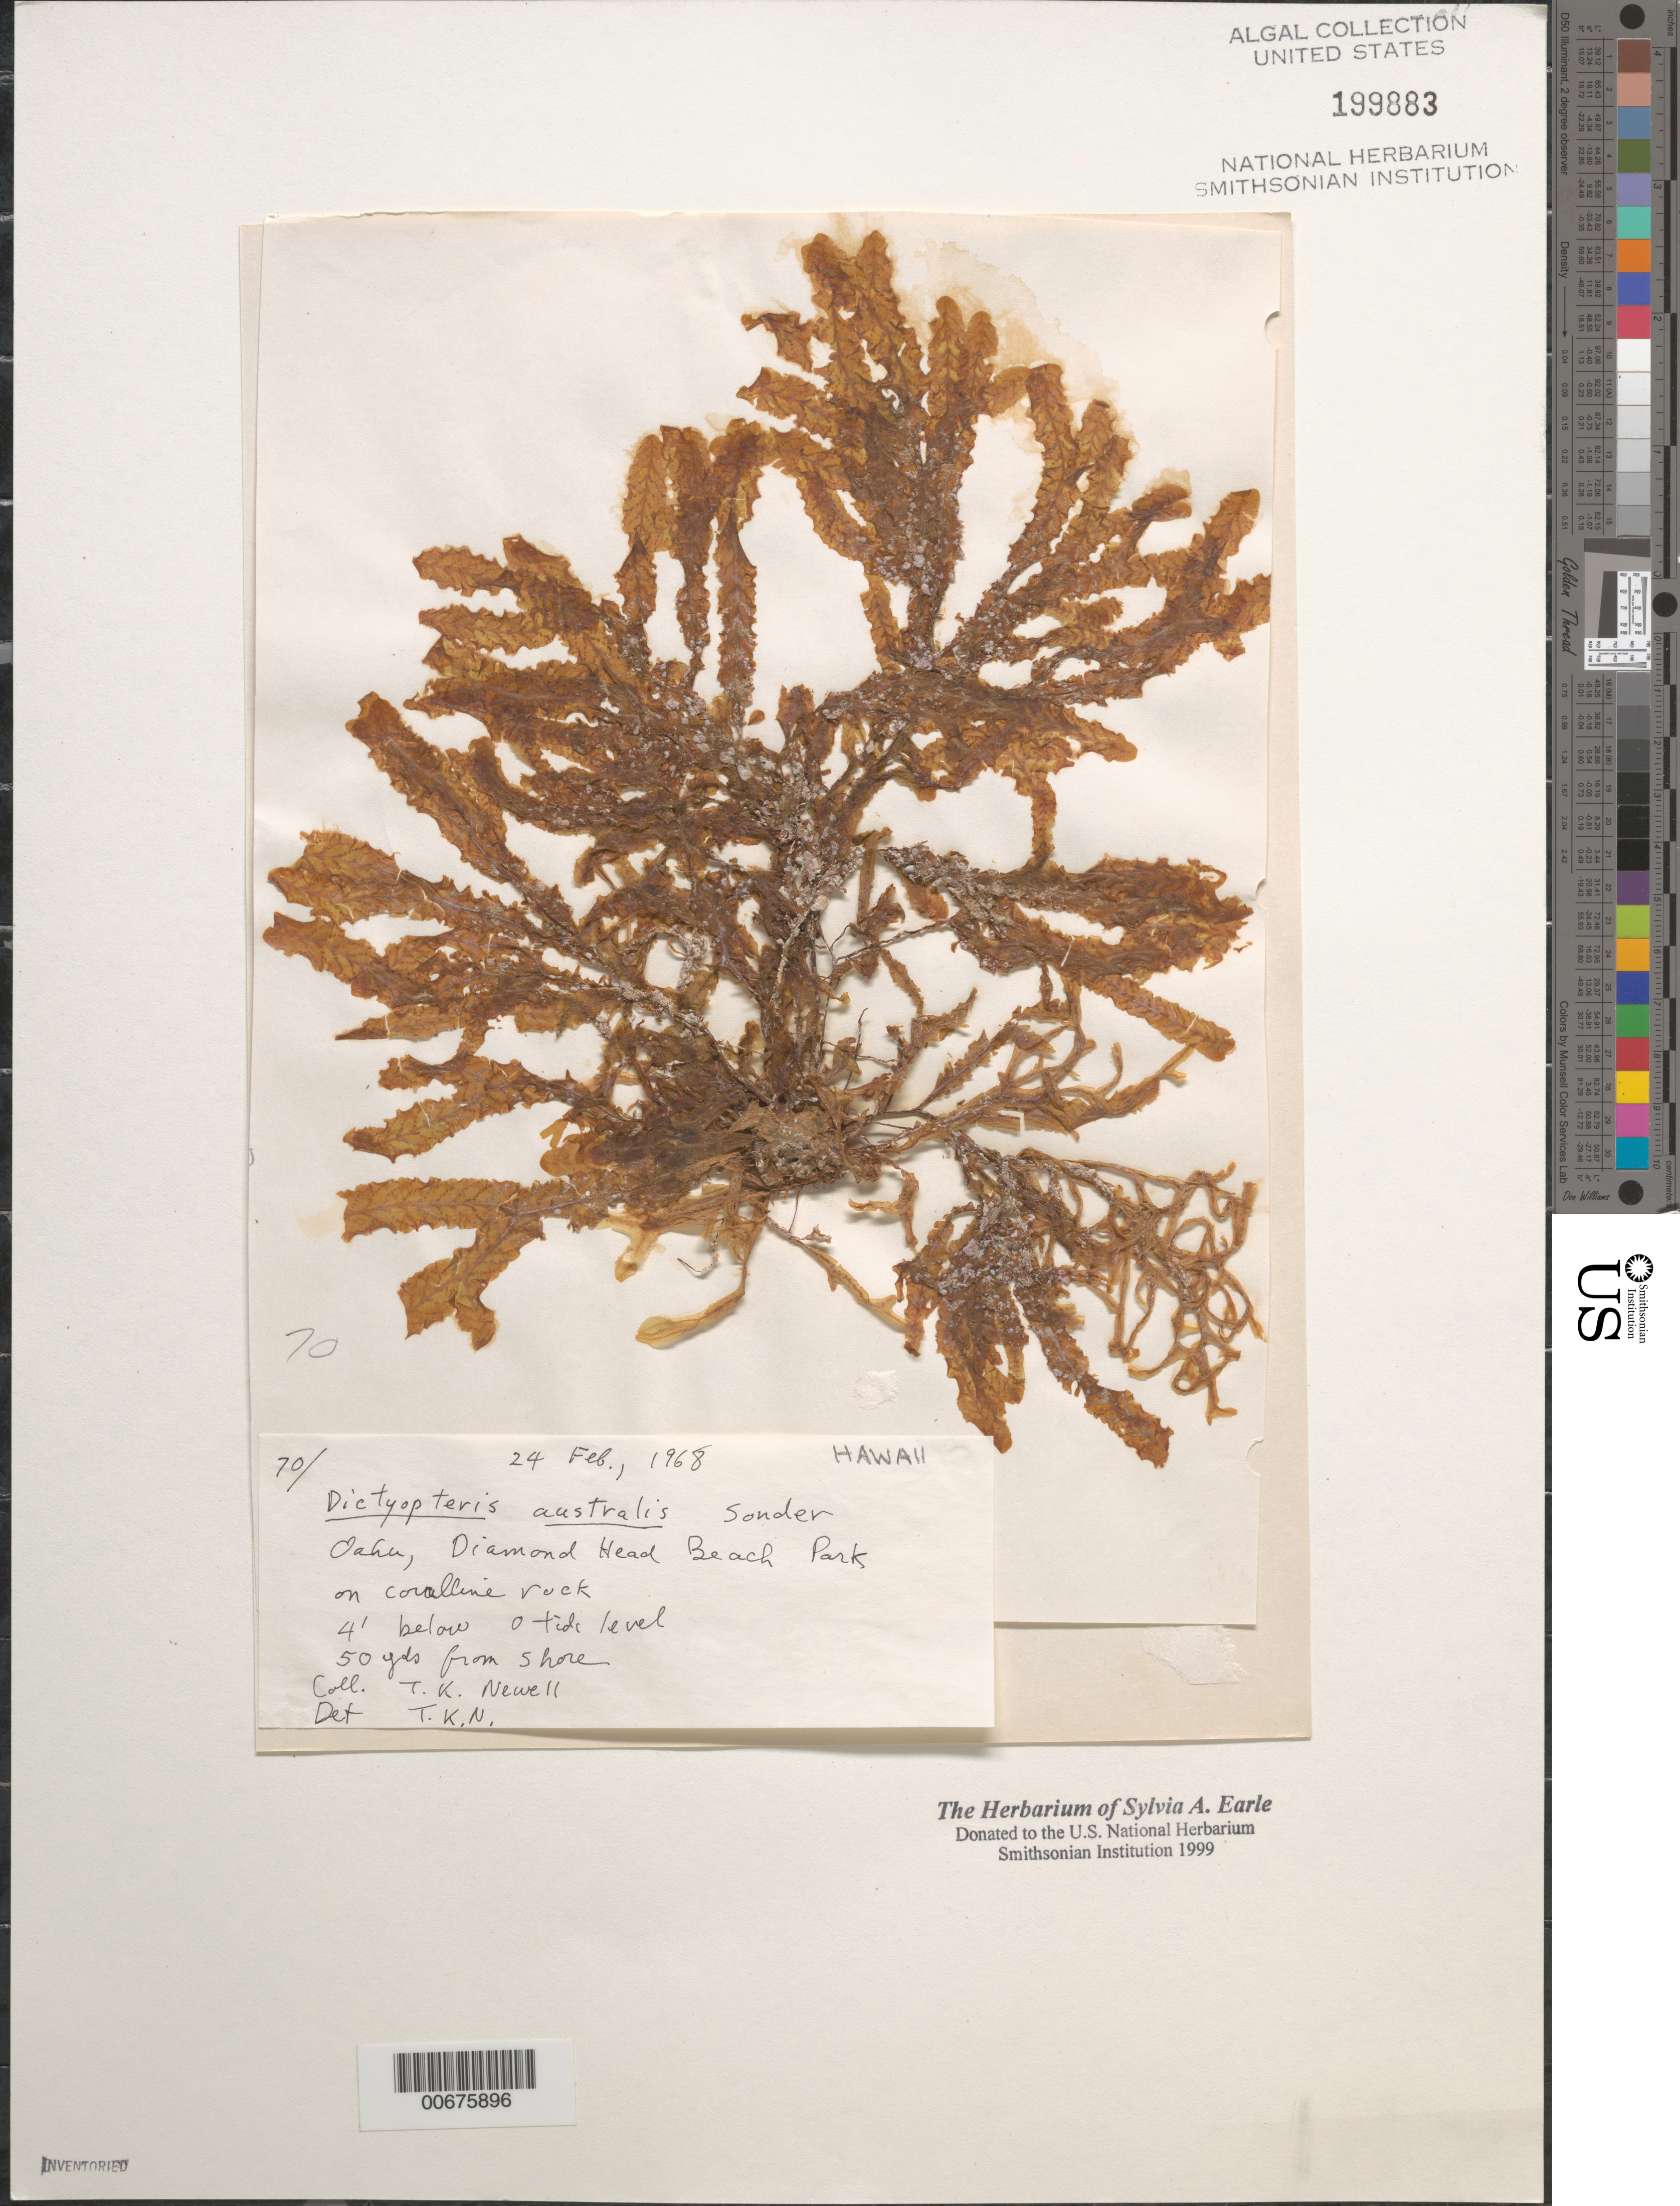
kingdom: Chromista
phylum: Ochrophyta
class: Phaeophyceae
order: Dictyotales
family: Dictyotaceae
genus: Dictyopteris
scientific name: Dictyopteris australis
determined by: Newell, Thomas K.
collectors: T. K. Newell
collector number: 70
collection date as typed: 24 Feb 1968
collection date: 1968-02-24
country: United States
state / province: Hawaii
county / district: Honolulu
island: Oahu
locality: Diamond Head Beach Park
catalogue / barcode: US 199883